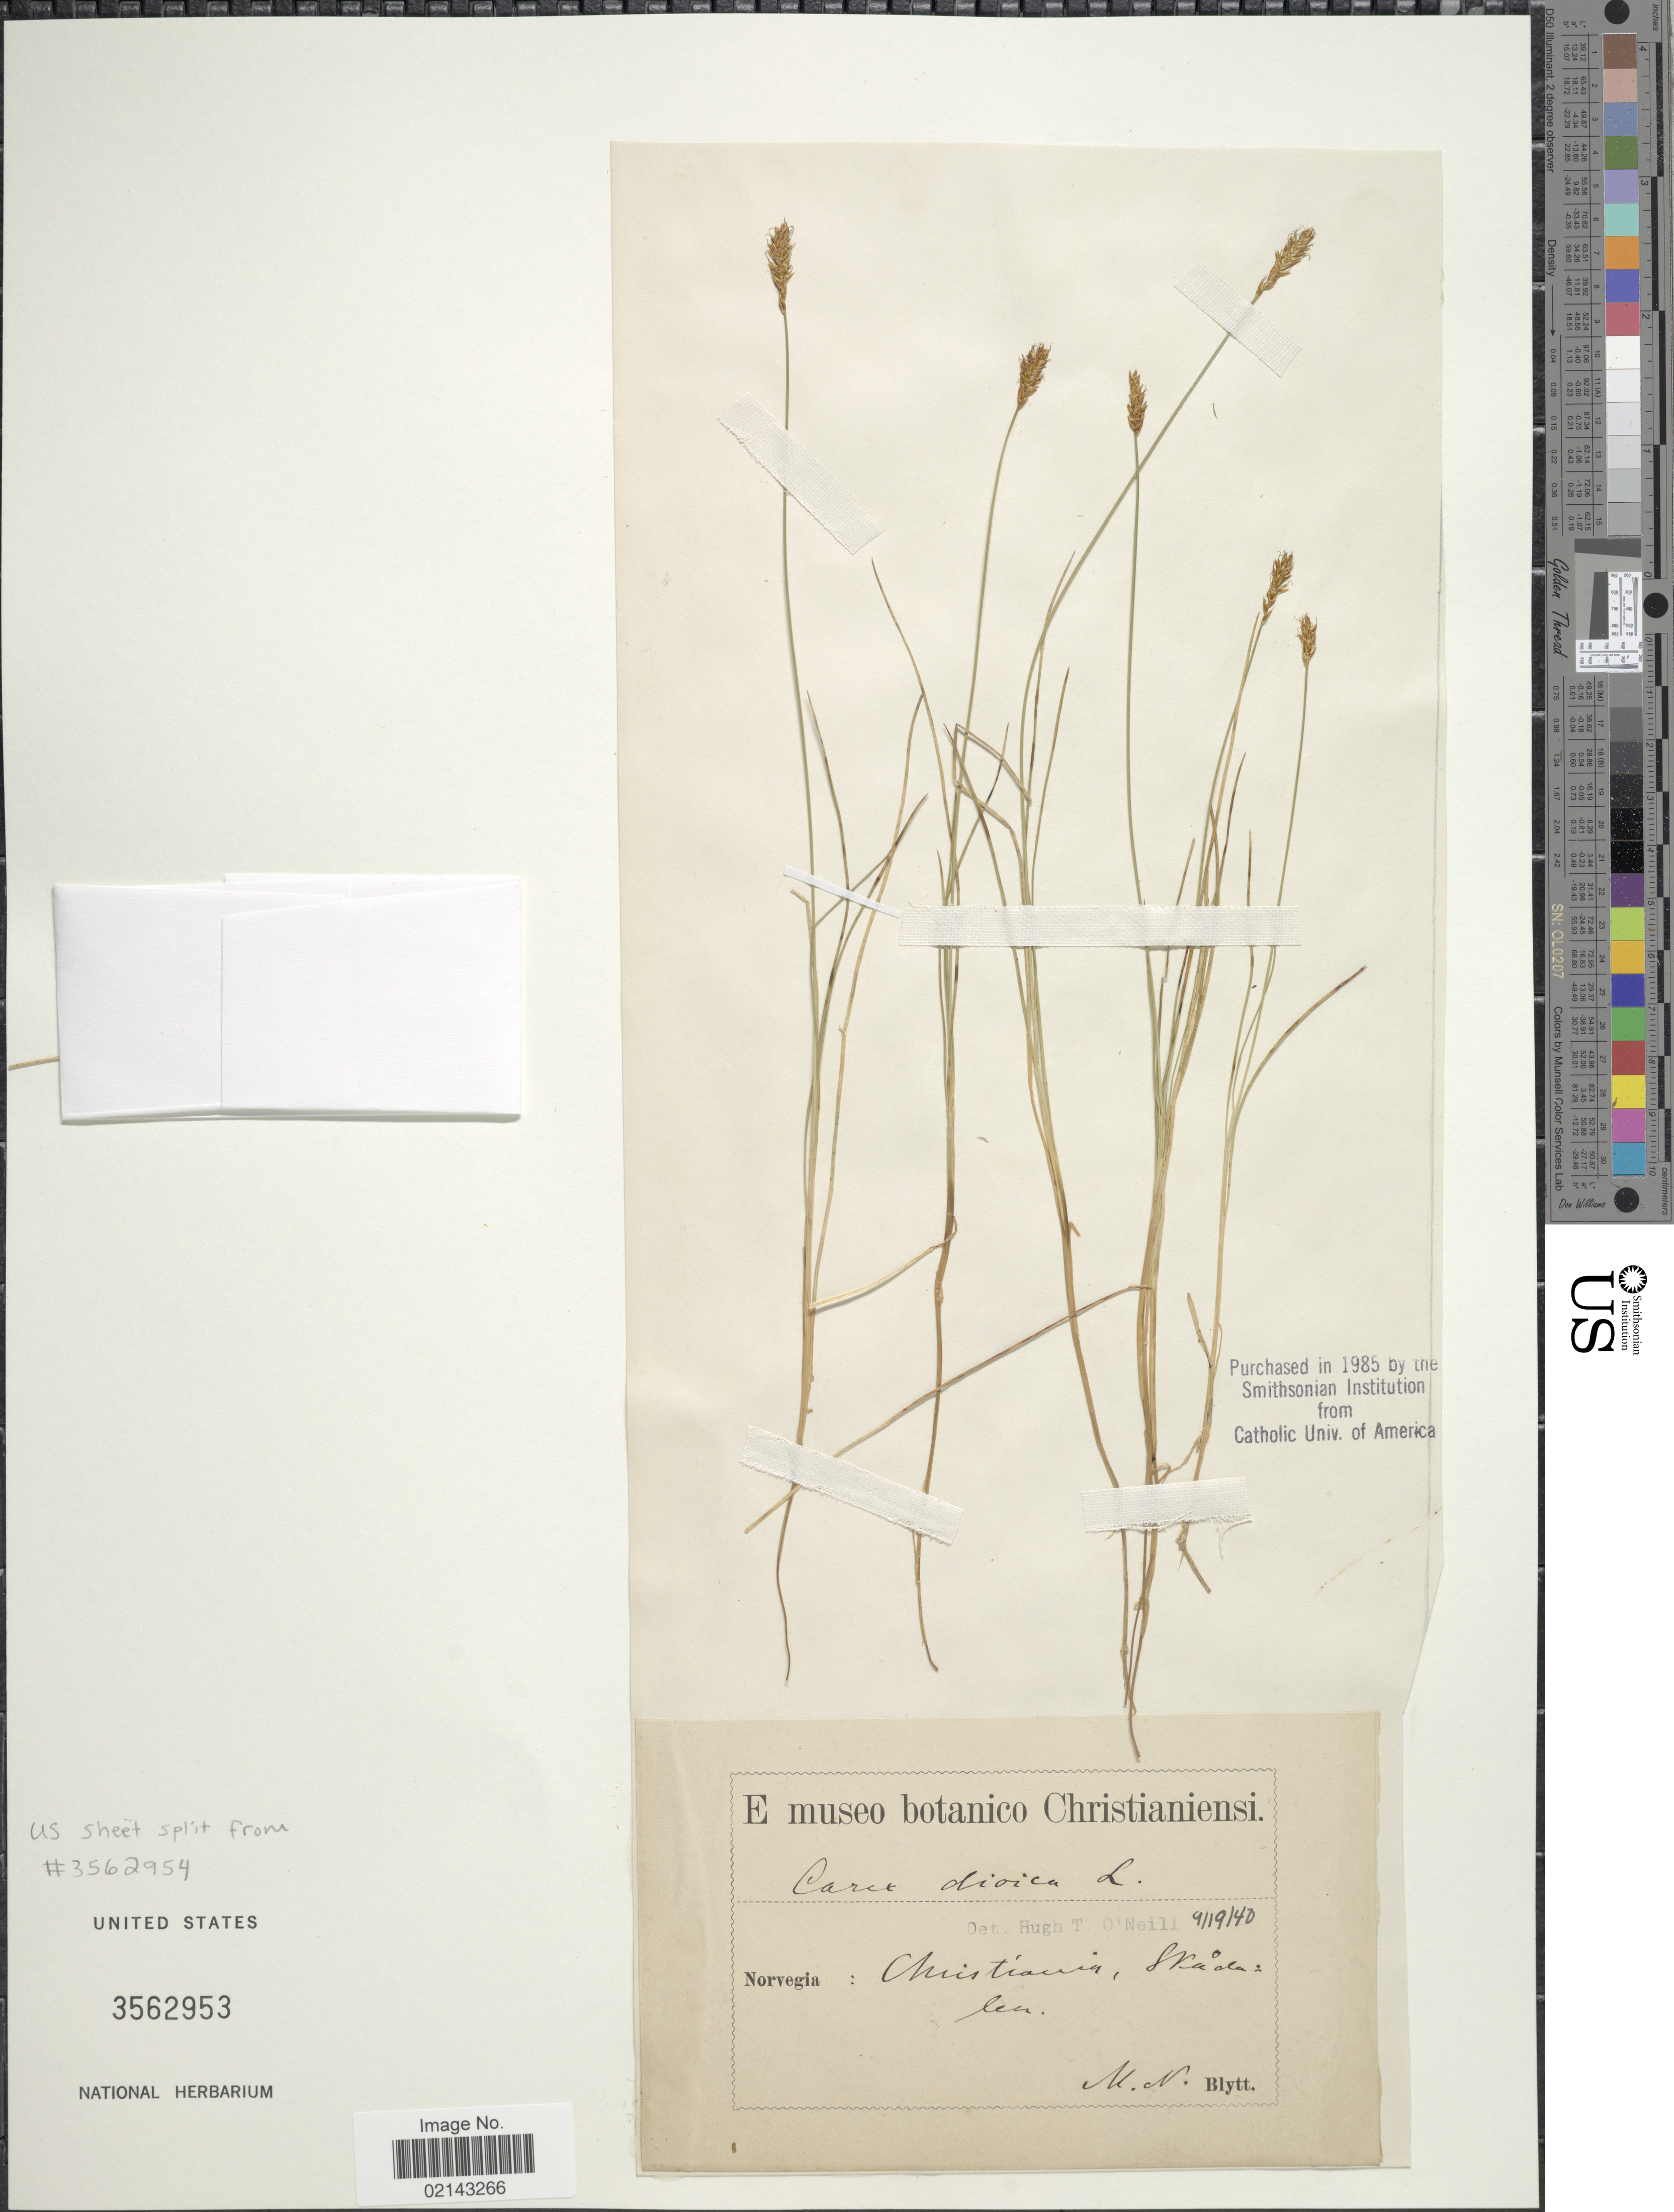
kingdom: Plantae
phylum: Tracheophyta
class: Liliopsida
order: Poales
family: Cyperaceae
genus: Carex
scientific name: Carex dioica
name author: L.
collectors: M. N. Blytt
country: Norway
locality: Christiania, Svåd [illegible text]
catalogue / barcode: US 3562953